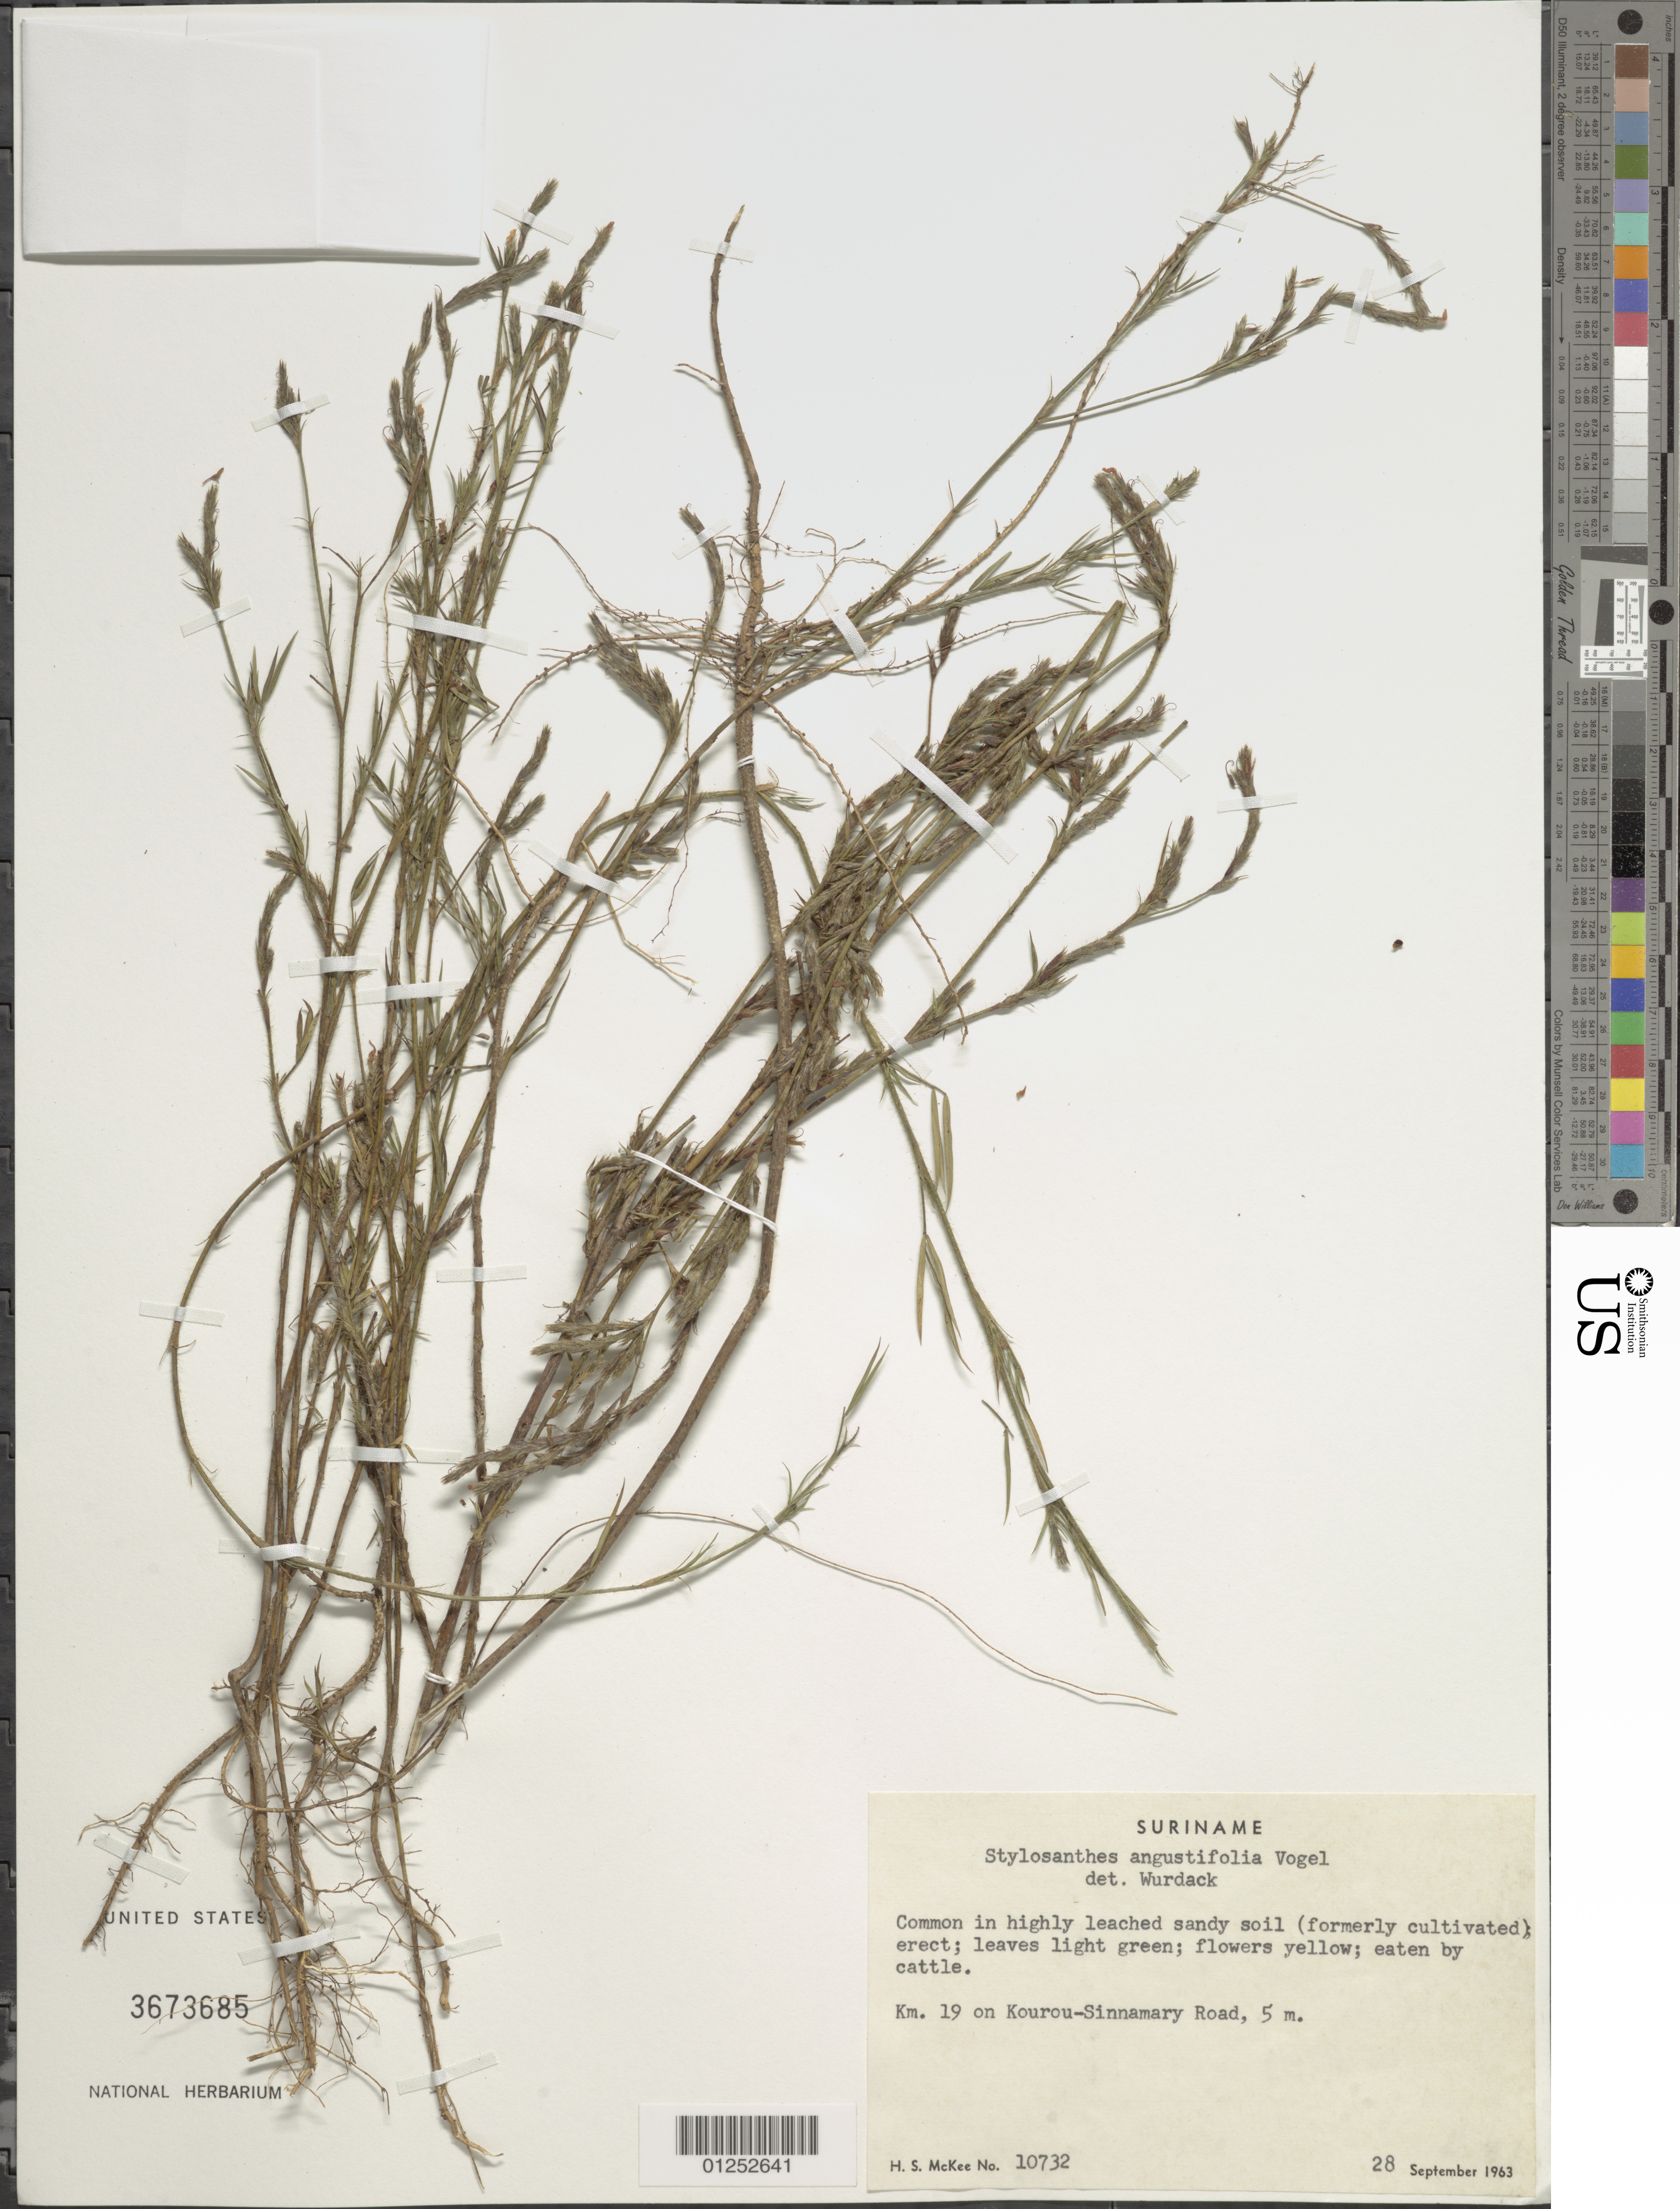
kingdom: Plantae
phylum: Tracheophyta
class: Magnoliopsida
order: Fabales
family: Fabaceae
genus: Stylosanthes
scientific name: Stylosanthes angustifolia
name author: Vogel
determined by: Wurdack, John J., (US), US (UNITED STATES)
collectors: H. S. McKee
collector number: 10732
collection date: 1963-09-28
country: Suriname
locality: Km. 19 on Kourou-Sinnamary Road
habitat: Highly leached sandy soil (formerly cultivated)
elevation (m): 5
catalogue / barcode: US 3673685